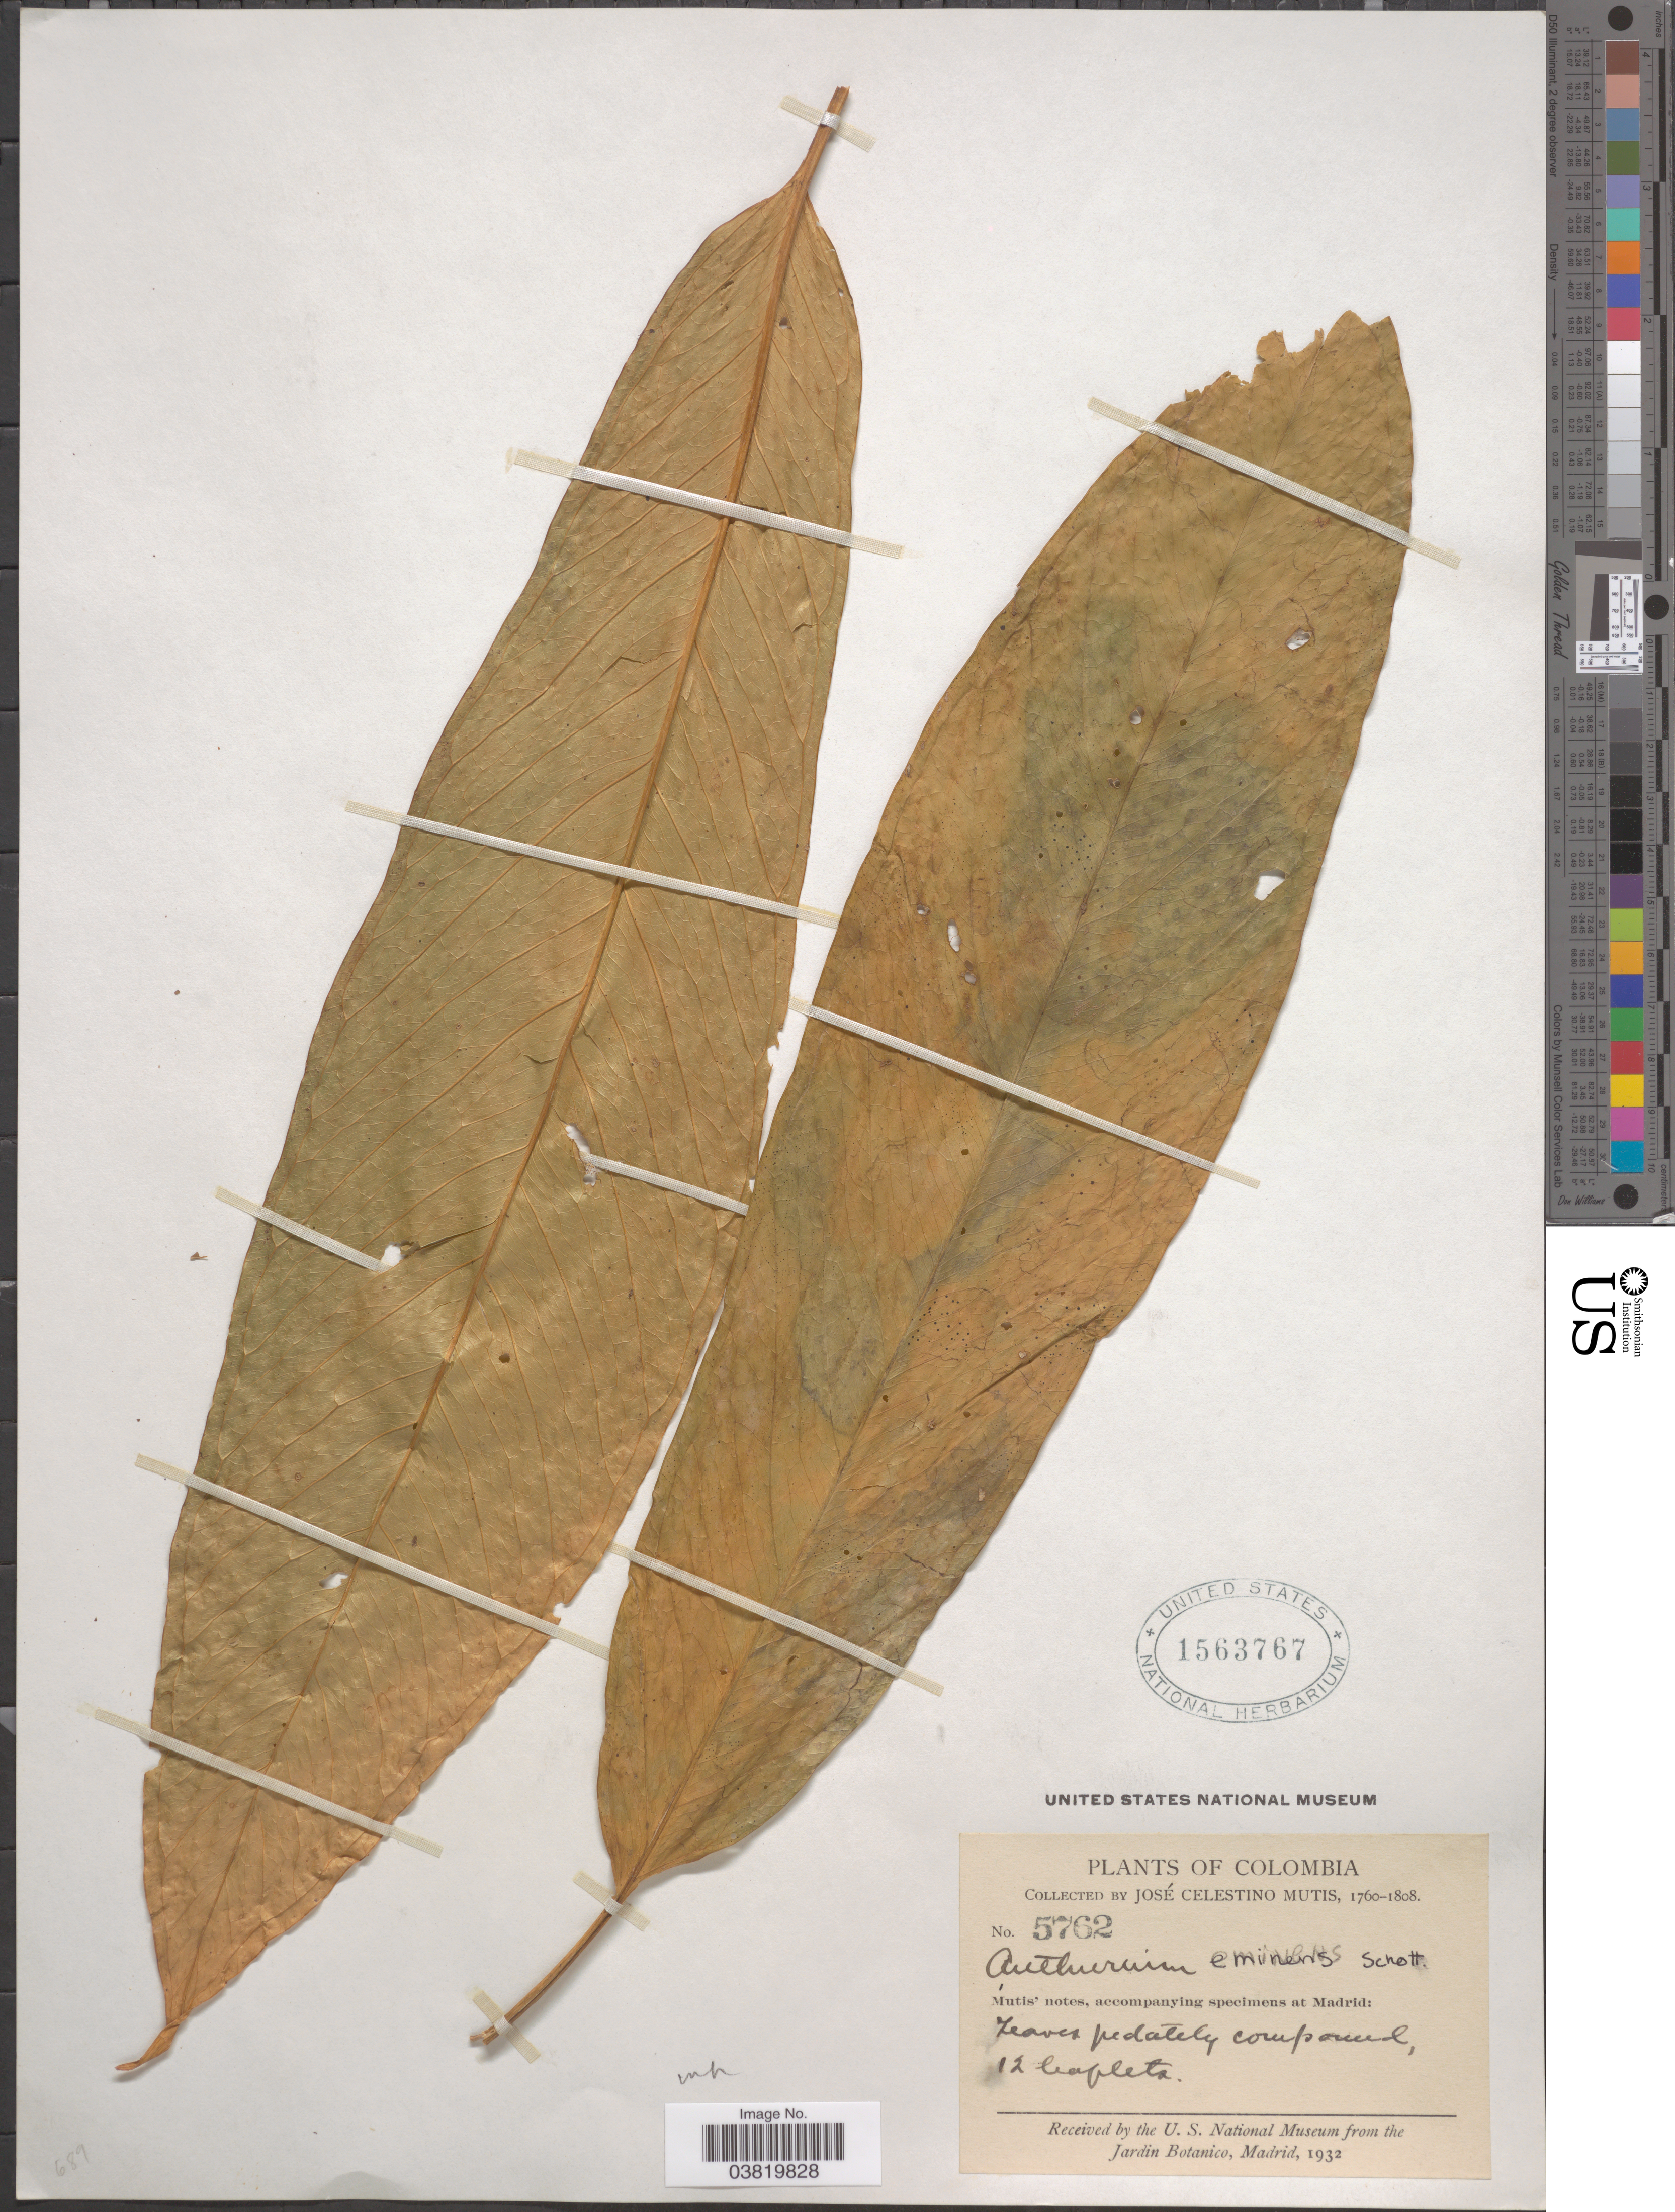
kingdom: Plantae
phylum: Tracheophyta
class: Liliopsida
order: Alismatales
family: Araceae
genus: Anthurium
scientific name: Anthurium eminens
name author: Schott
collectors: J. C. B. Mutis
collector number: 5762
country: Colombia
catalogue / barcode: US 1563767